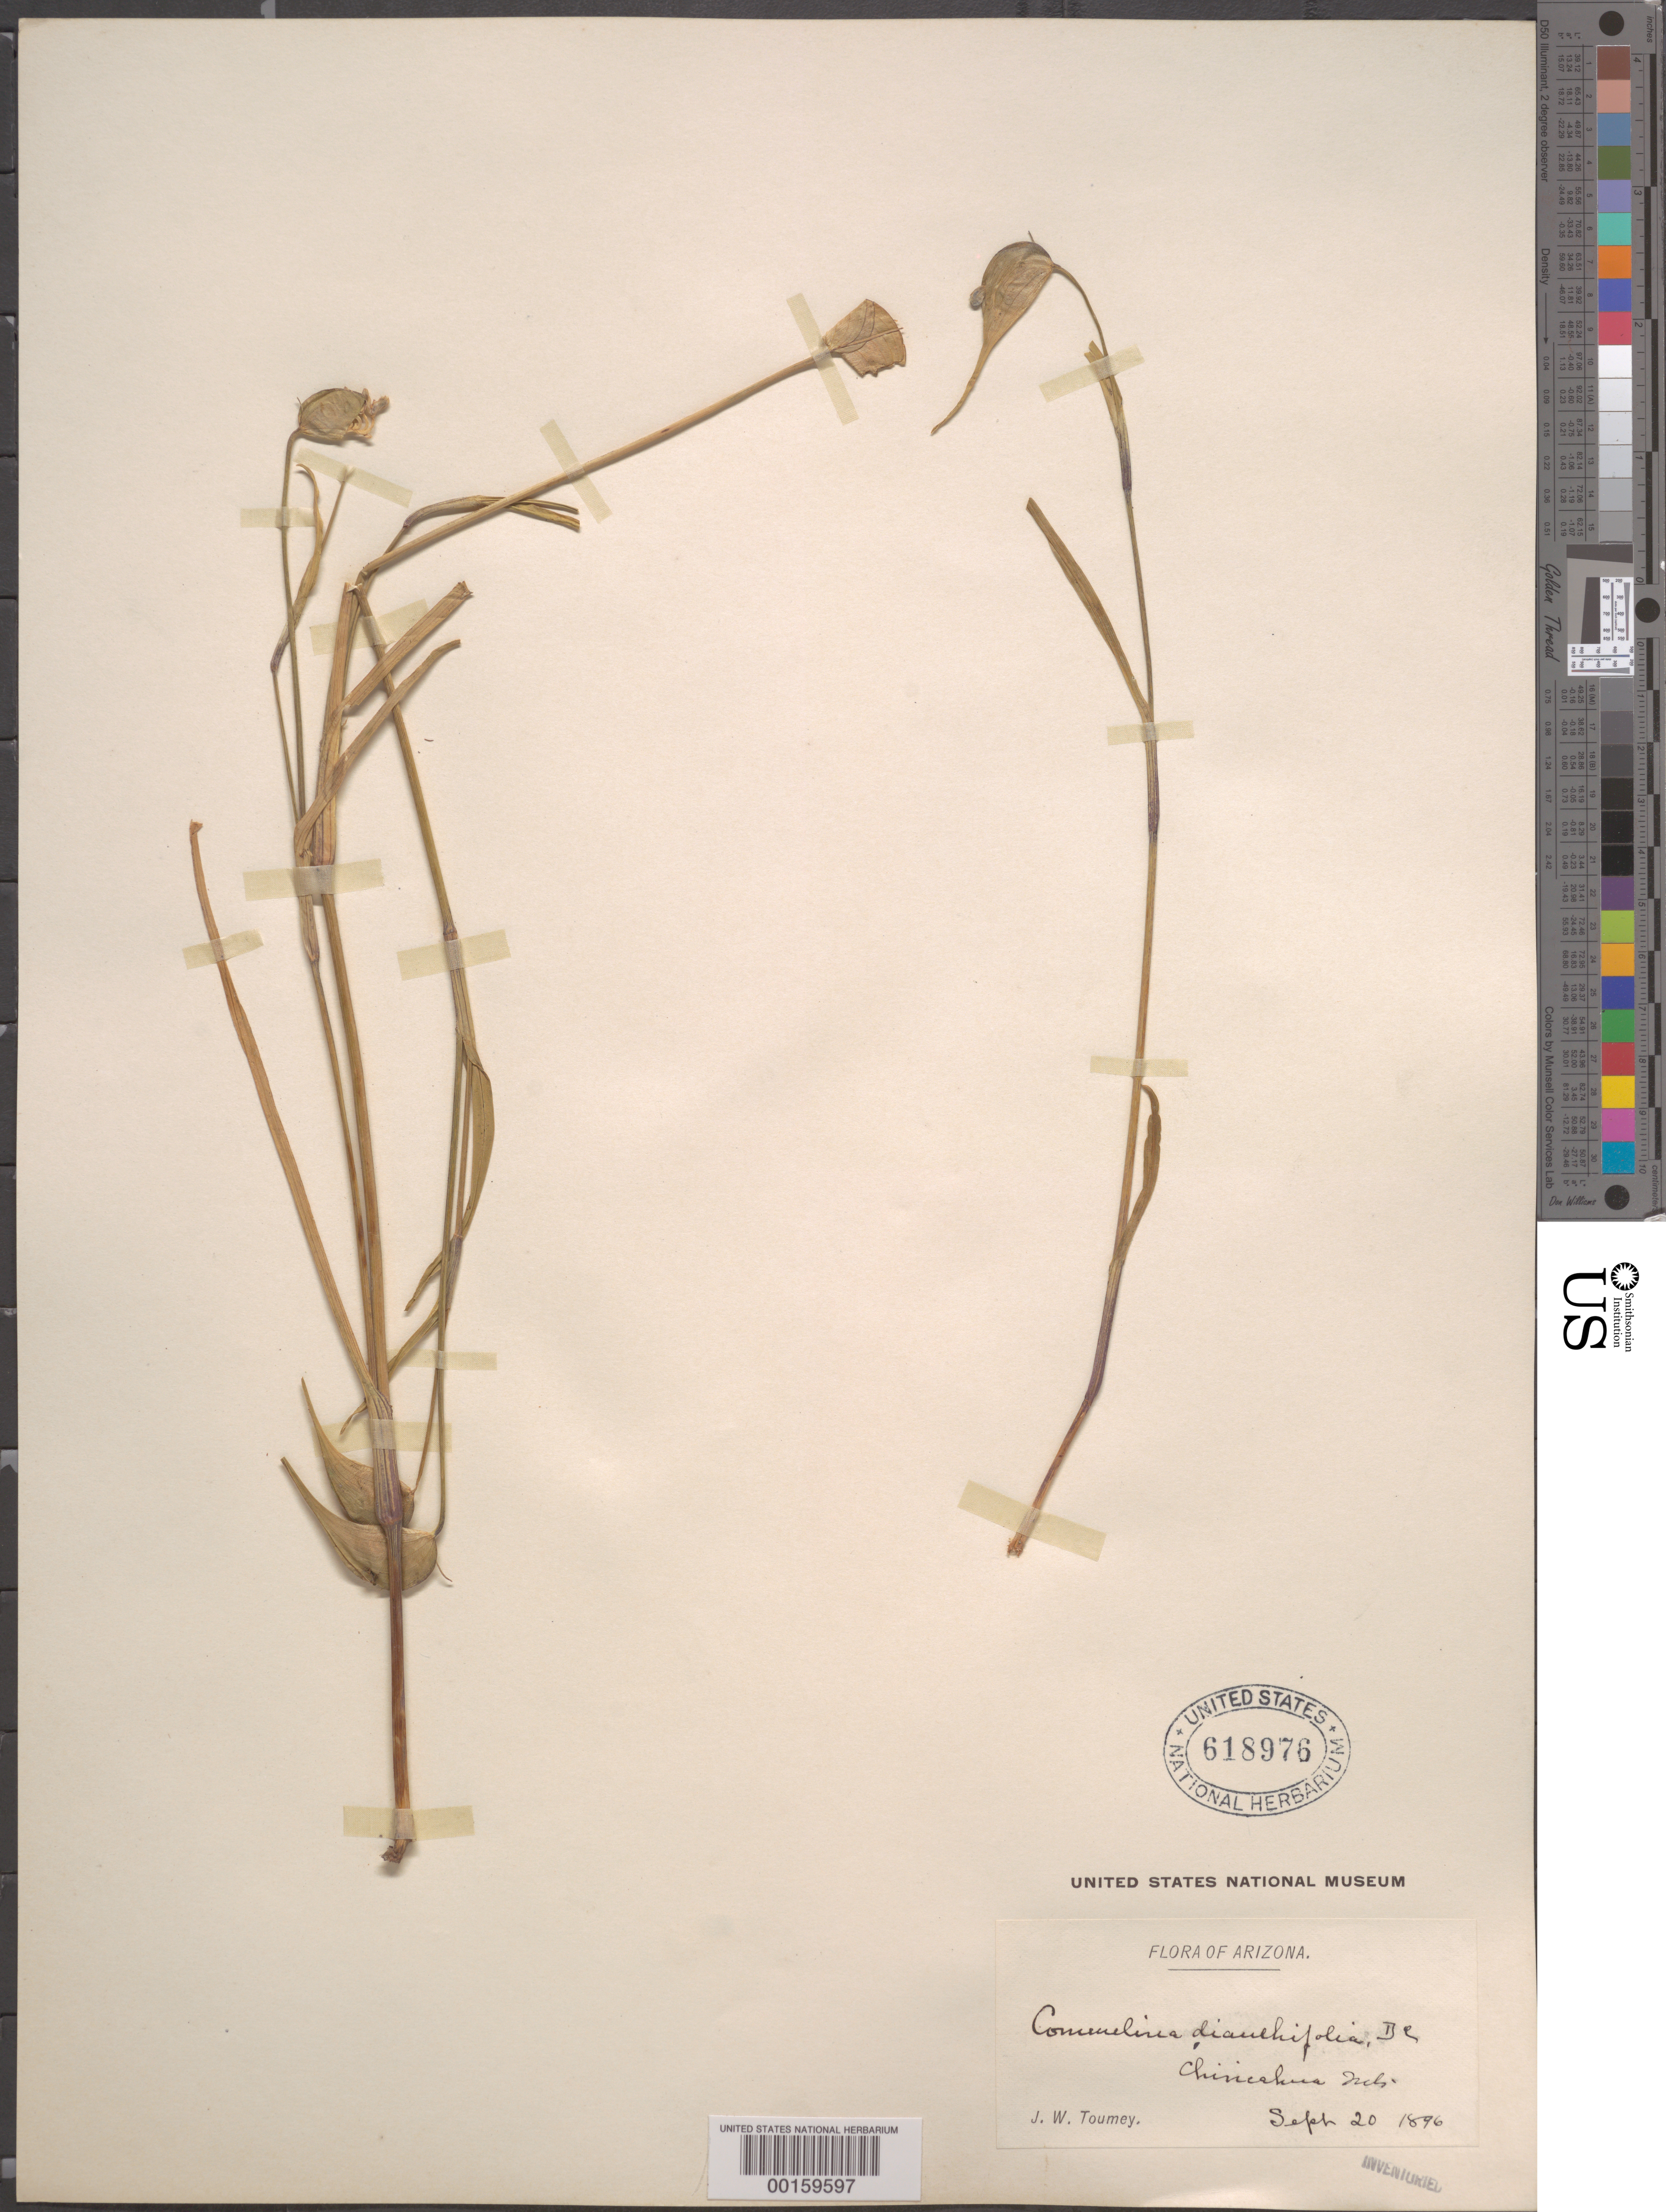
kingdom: Plantae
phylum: Tracheophyta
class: Liliopsida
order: Commelinales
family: Commelinaceae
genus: Commelina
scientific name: Commelina dianthifolia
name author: Redouté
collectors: J. W. Toumey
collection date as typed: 20 Sep 1896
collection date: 1896-09-20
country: United States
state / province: Arizona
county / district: Cochise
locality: Chiricahua mts.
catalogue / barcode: US 618976